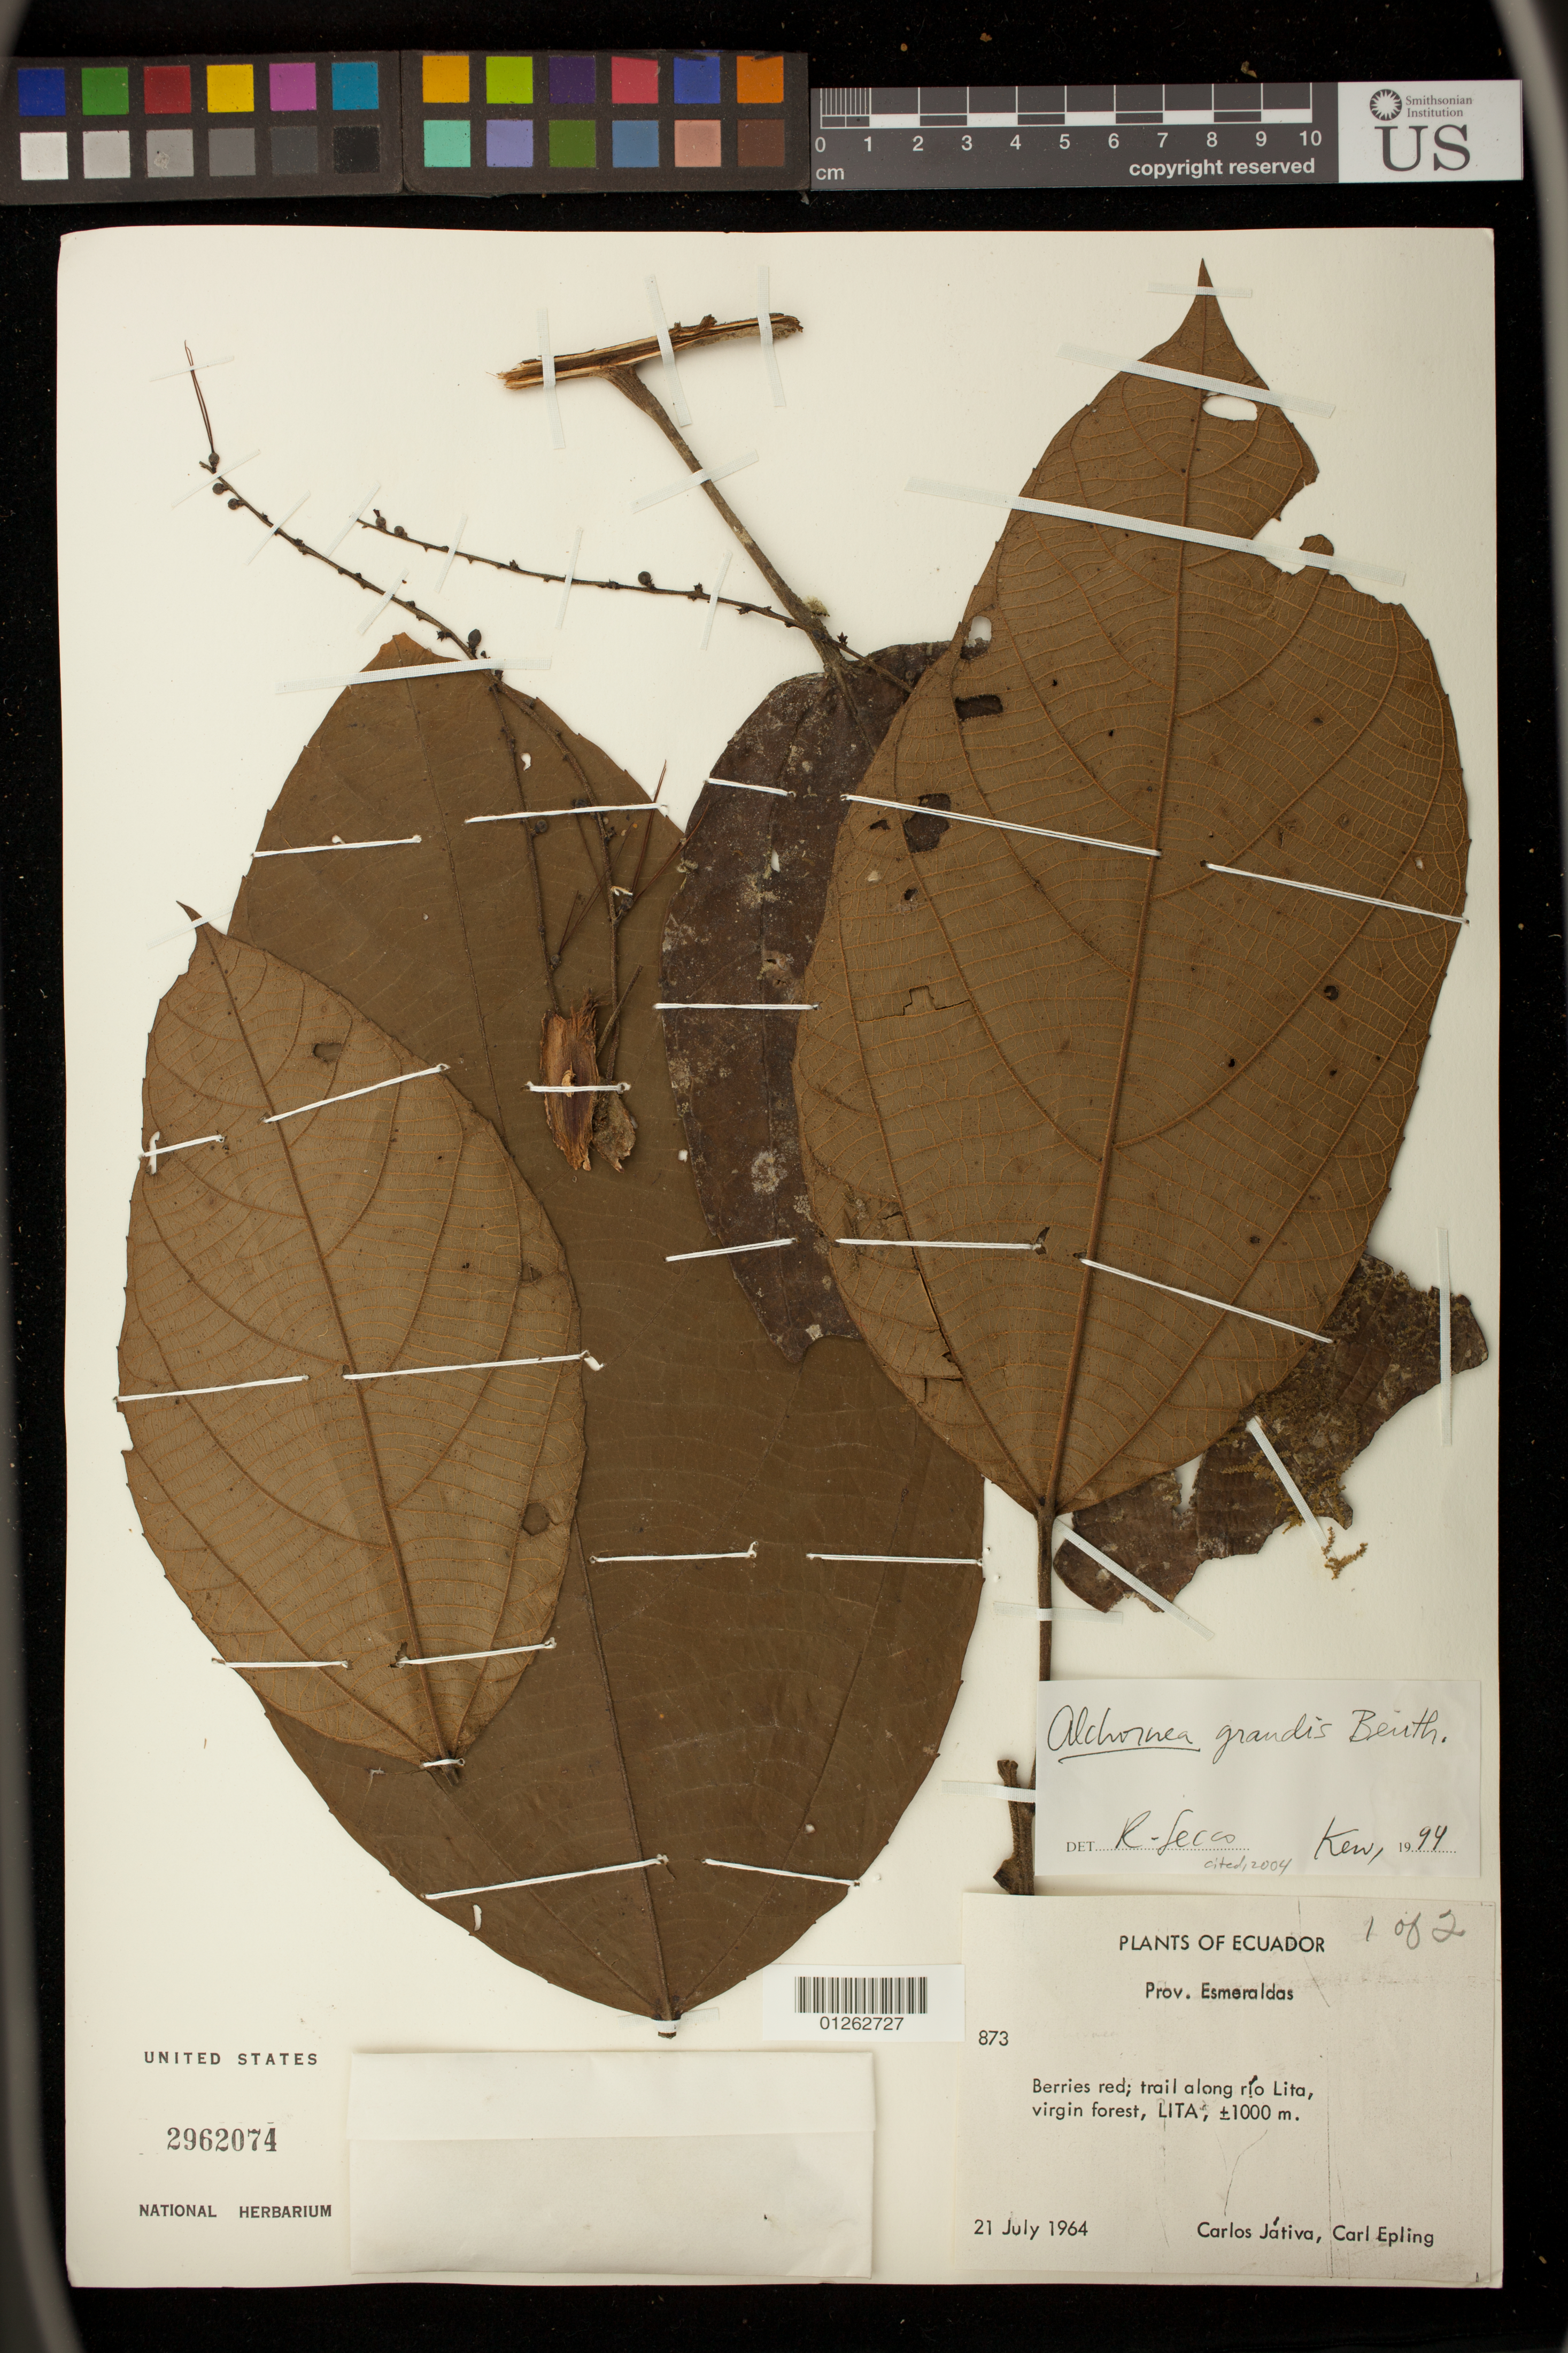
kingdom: Plantae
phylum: Tracheophyta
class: Magnoliopsida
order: Malpighiales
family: Euphorbiaceae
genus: Alchornea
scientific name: Alchornea grandis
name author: Benth.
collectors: C. D. Játiva & C. C. Epling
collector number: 873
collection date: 1964-07-21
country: Ecuador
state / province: Esmeraldas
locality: Trail along rio Lita, virgin forest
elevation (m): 1000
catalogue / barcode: US 2962074